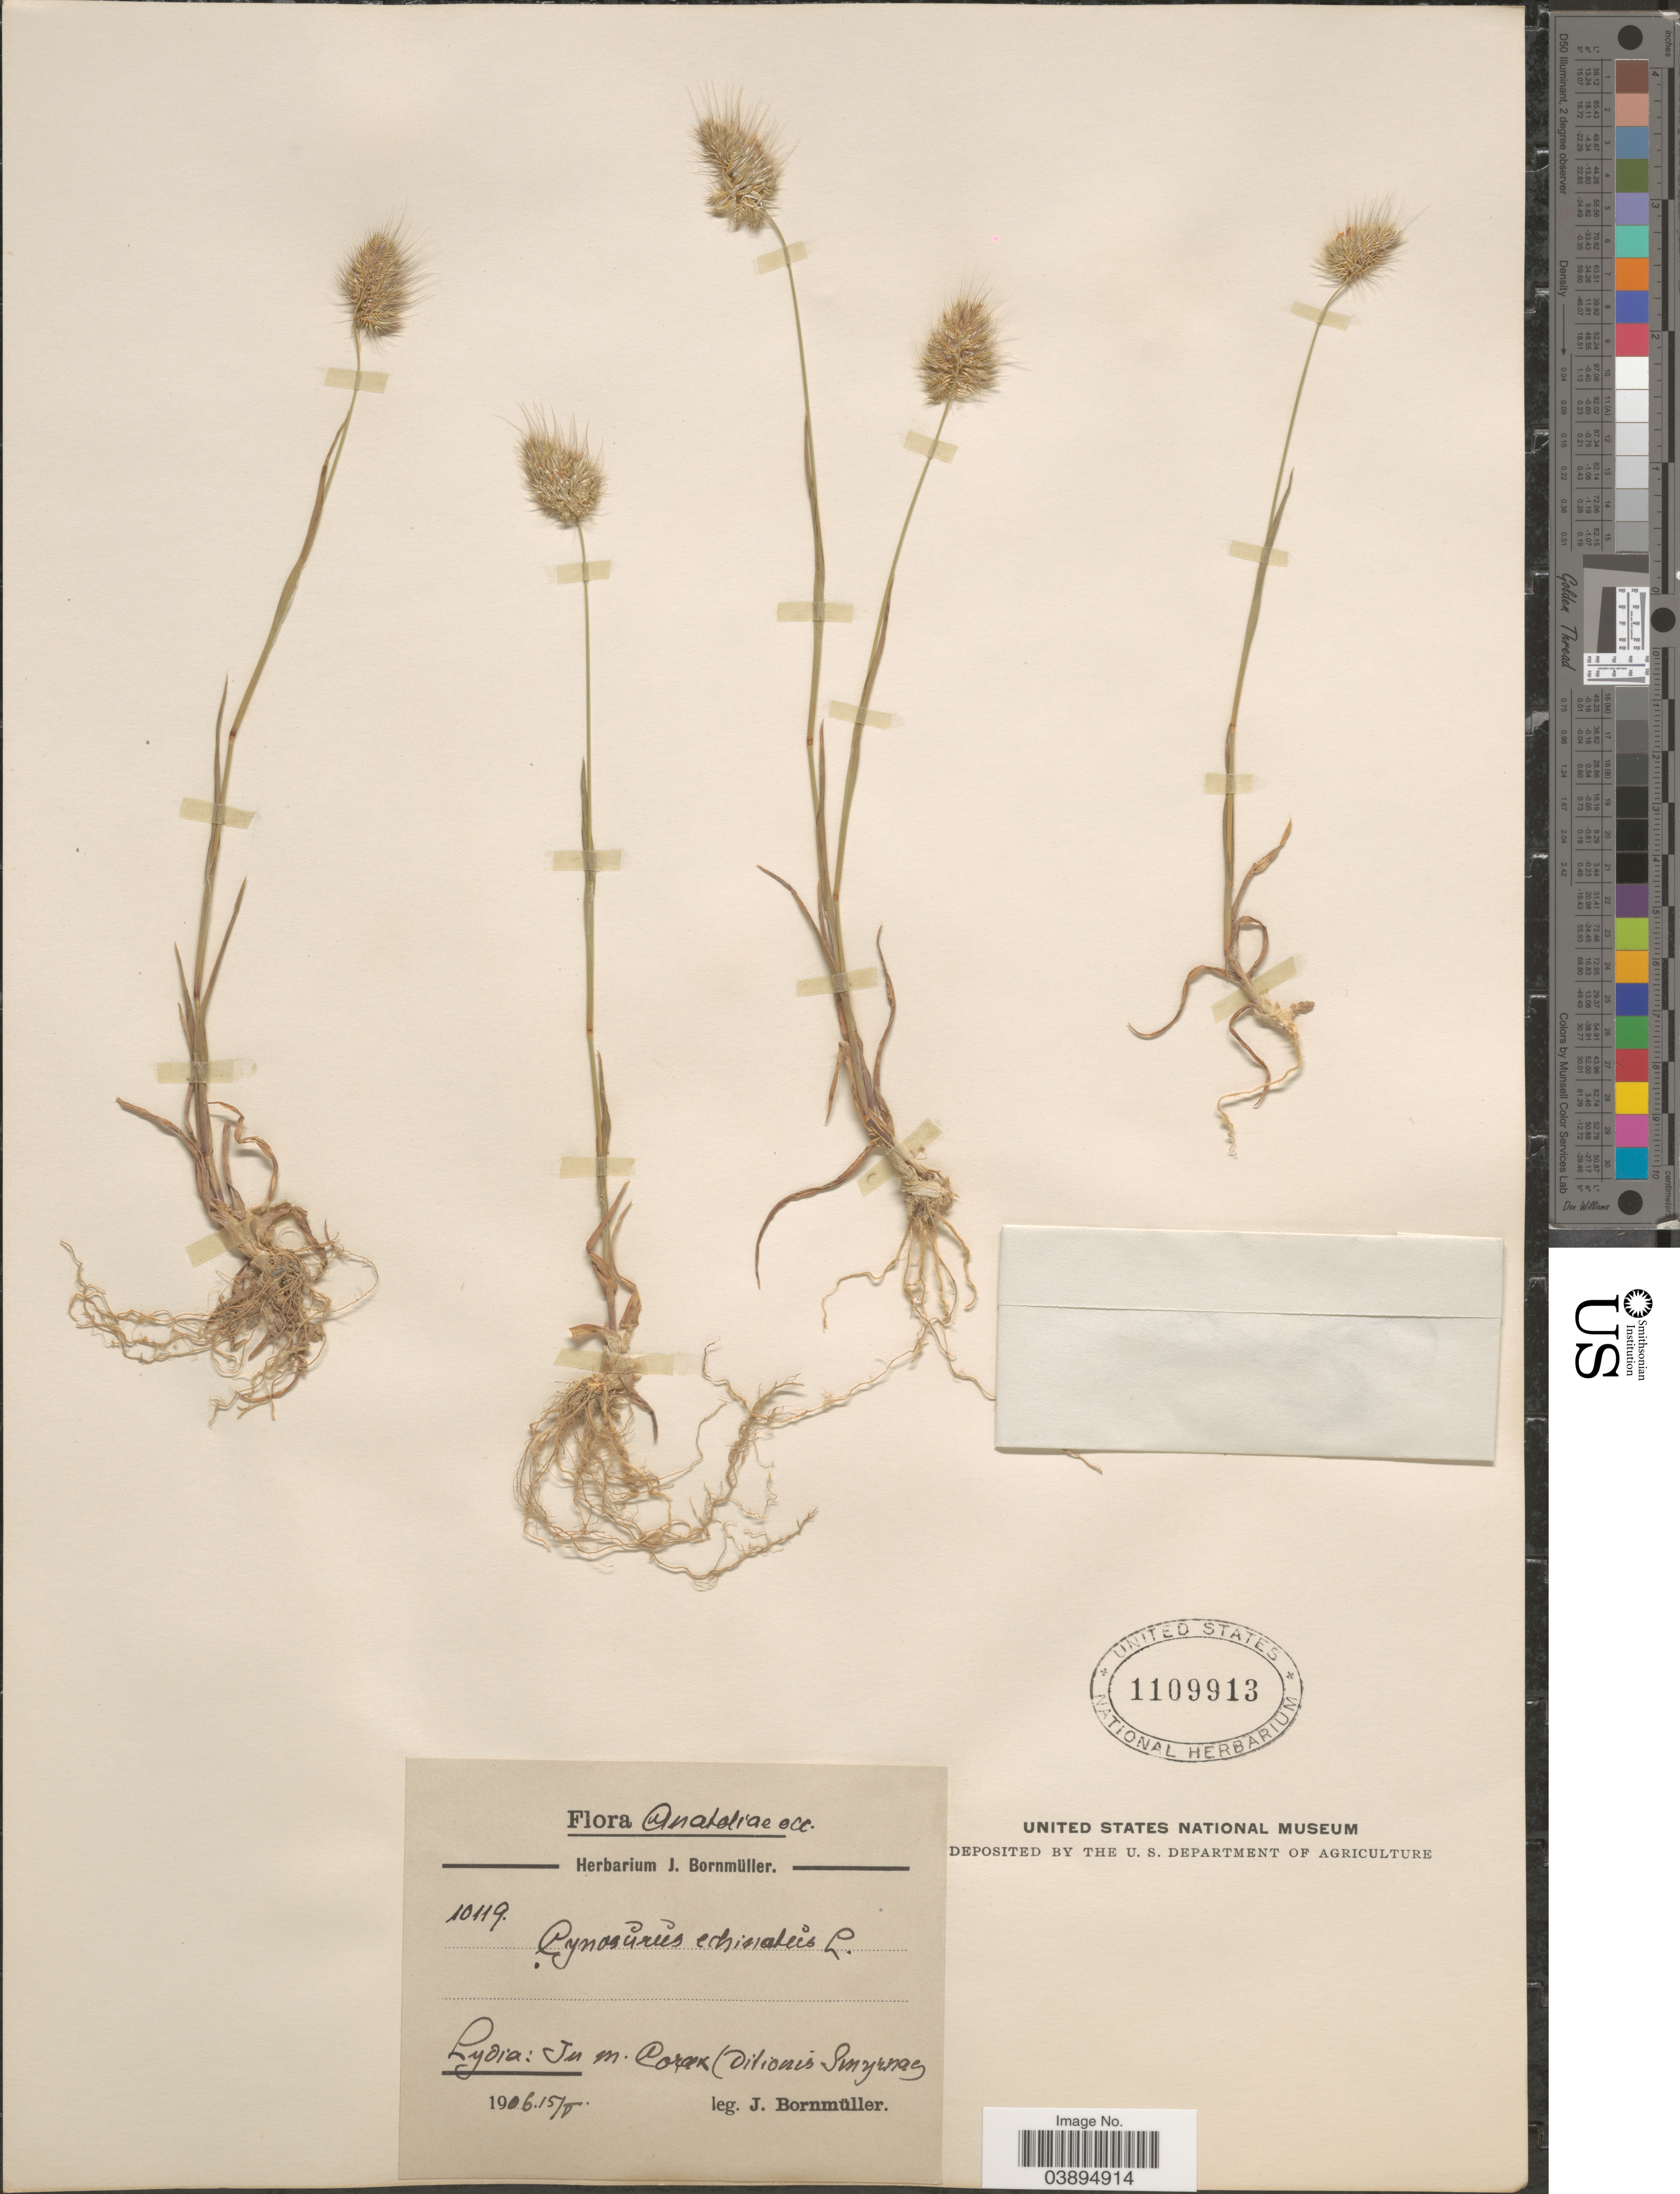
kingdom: Plantae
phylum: Tracheophyta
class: Liliopsida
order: Poales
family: Poaceae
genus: Cynosurus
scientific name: Cynosurus echinatus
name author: L.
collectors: J. Bornmüller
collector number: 10119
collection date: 1906-05-15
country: Turkey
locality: Anatoliae occ. Lydia: In m. Corax (ditiones Smyrnae).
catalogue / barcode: US 1109913